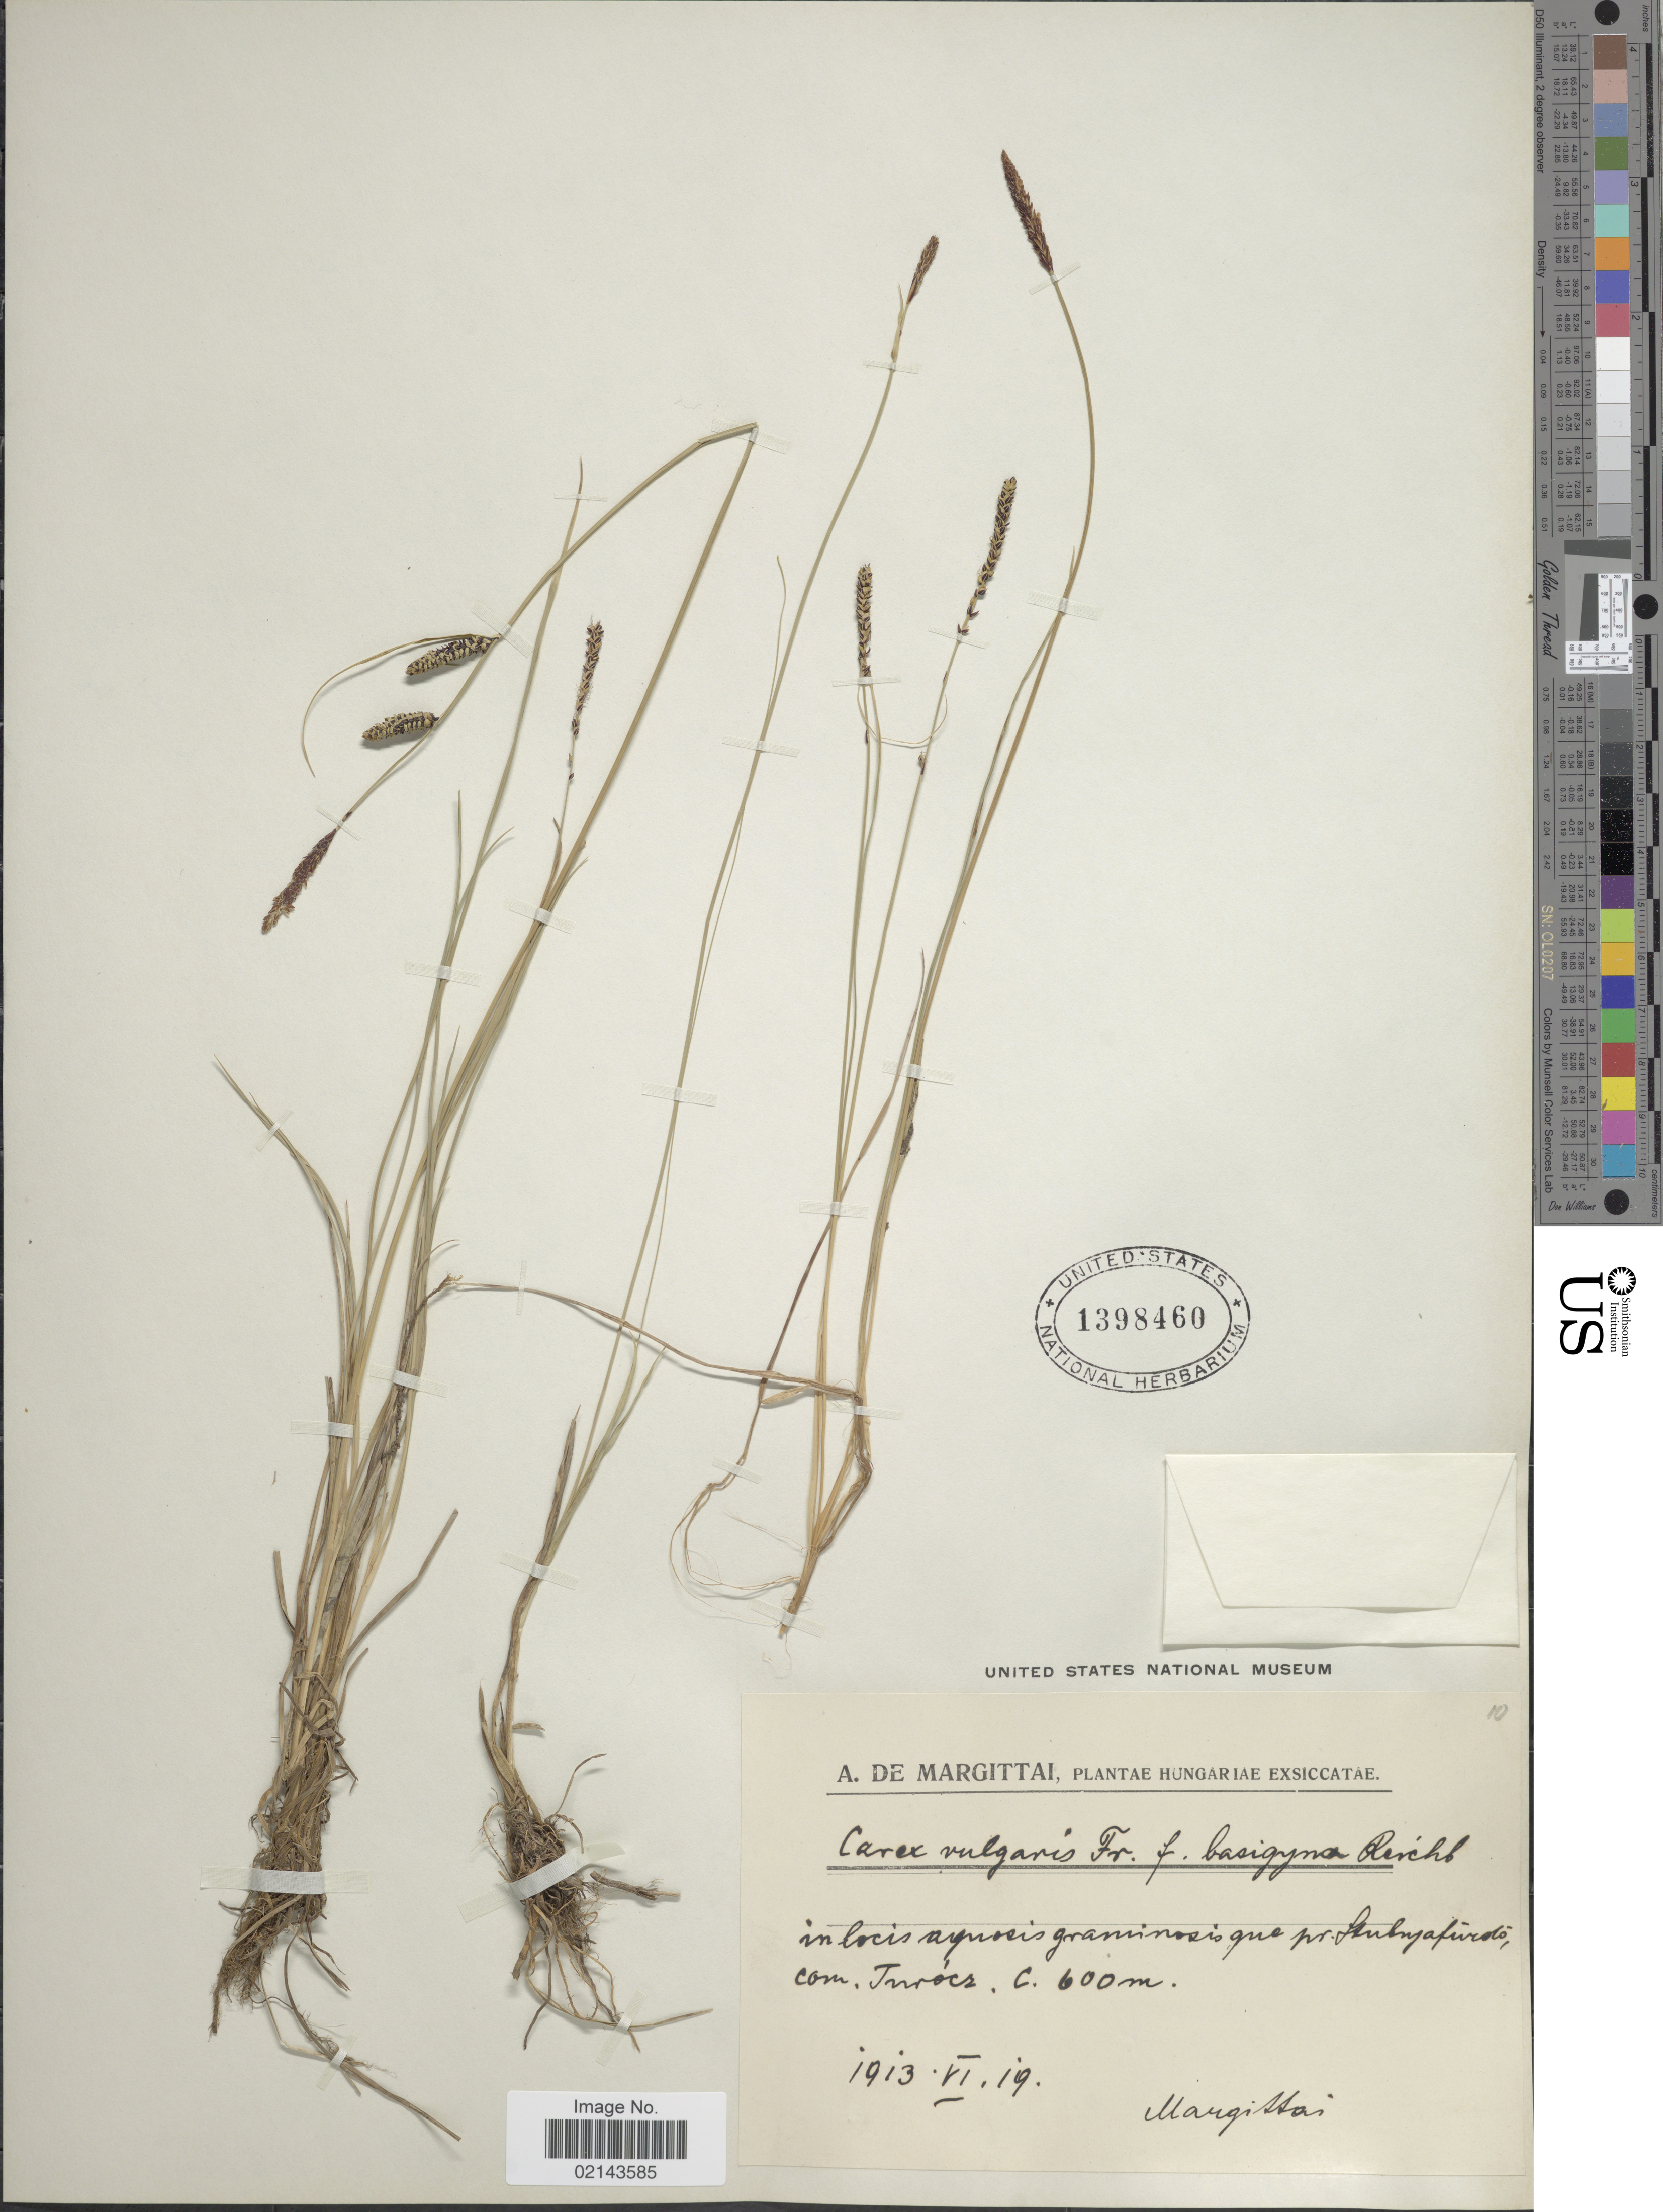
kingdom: Plantae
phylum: Tracheophyta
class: Liliopsida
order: Poales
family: Cyperaceae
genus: Carex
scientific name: Carex nigra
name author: (L.) Reichard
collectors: A. Margittai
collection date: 1913-06-19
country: Hungary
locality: In locis arenosis graminosis que pr [illegible text] com Turocs[interpreted]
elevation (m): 600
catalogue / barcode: US 1398460